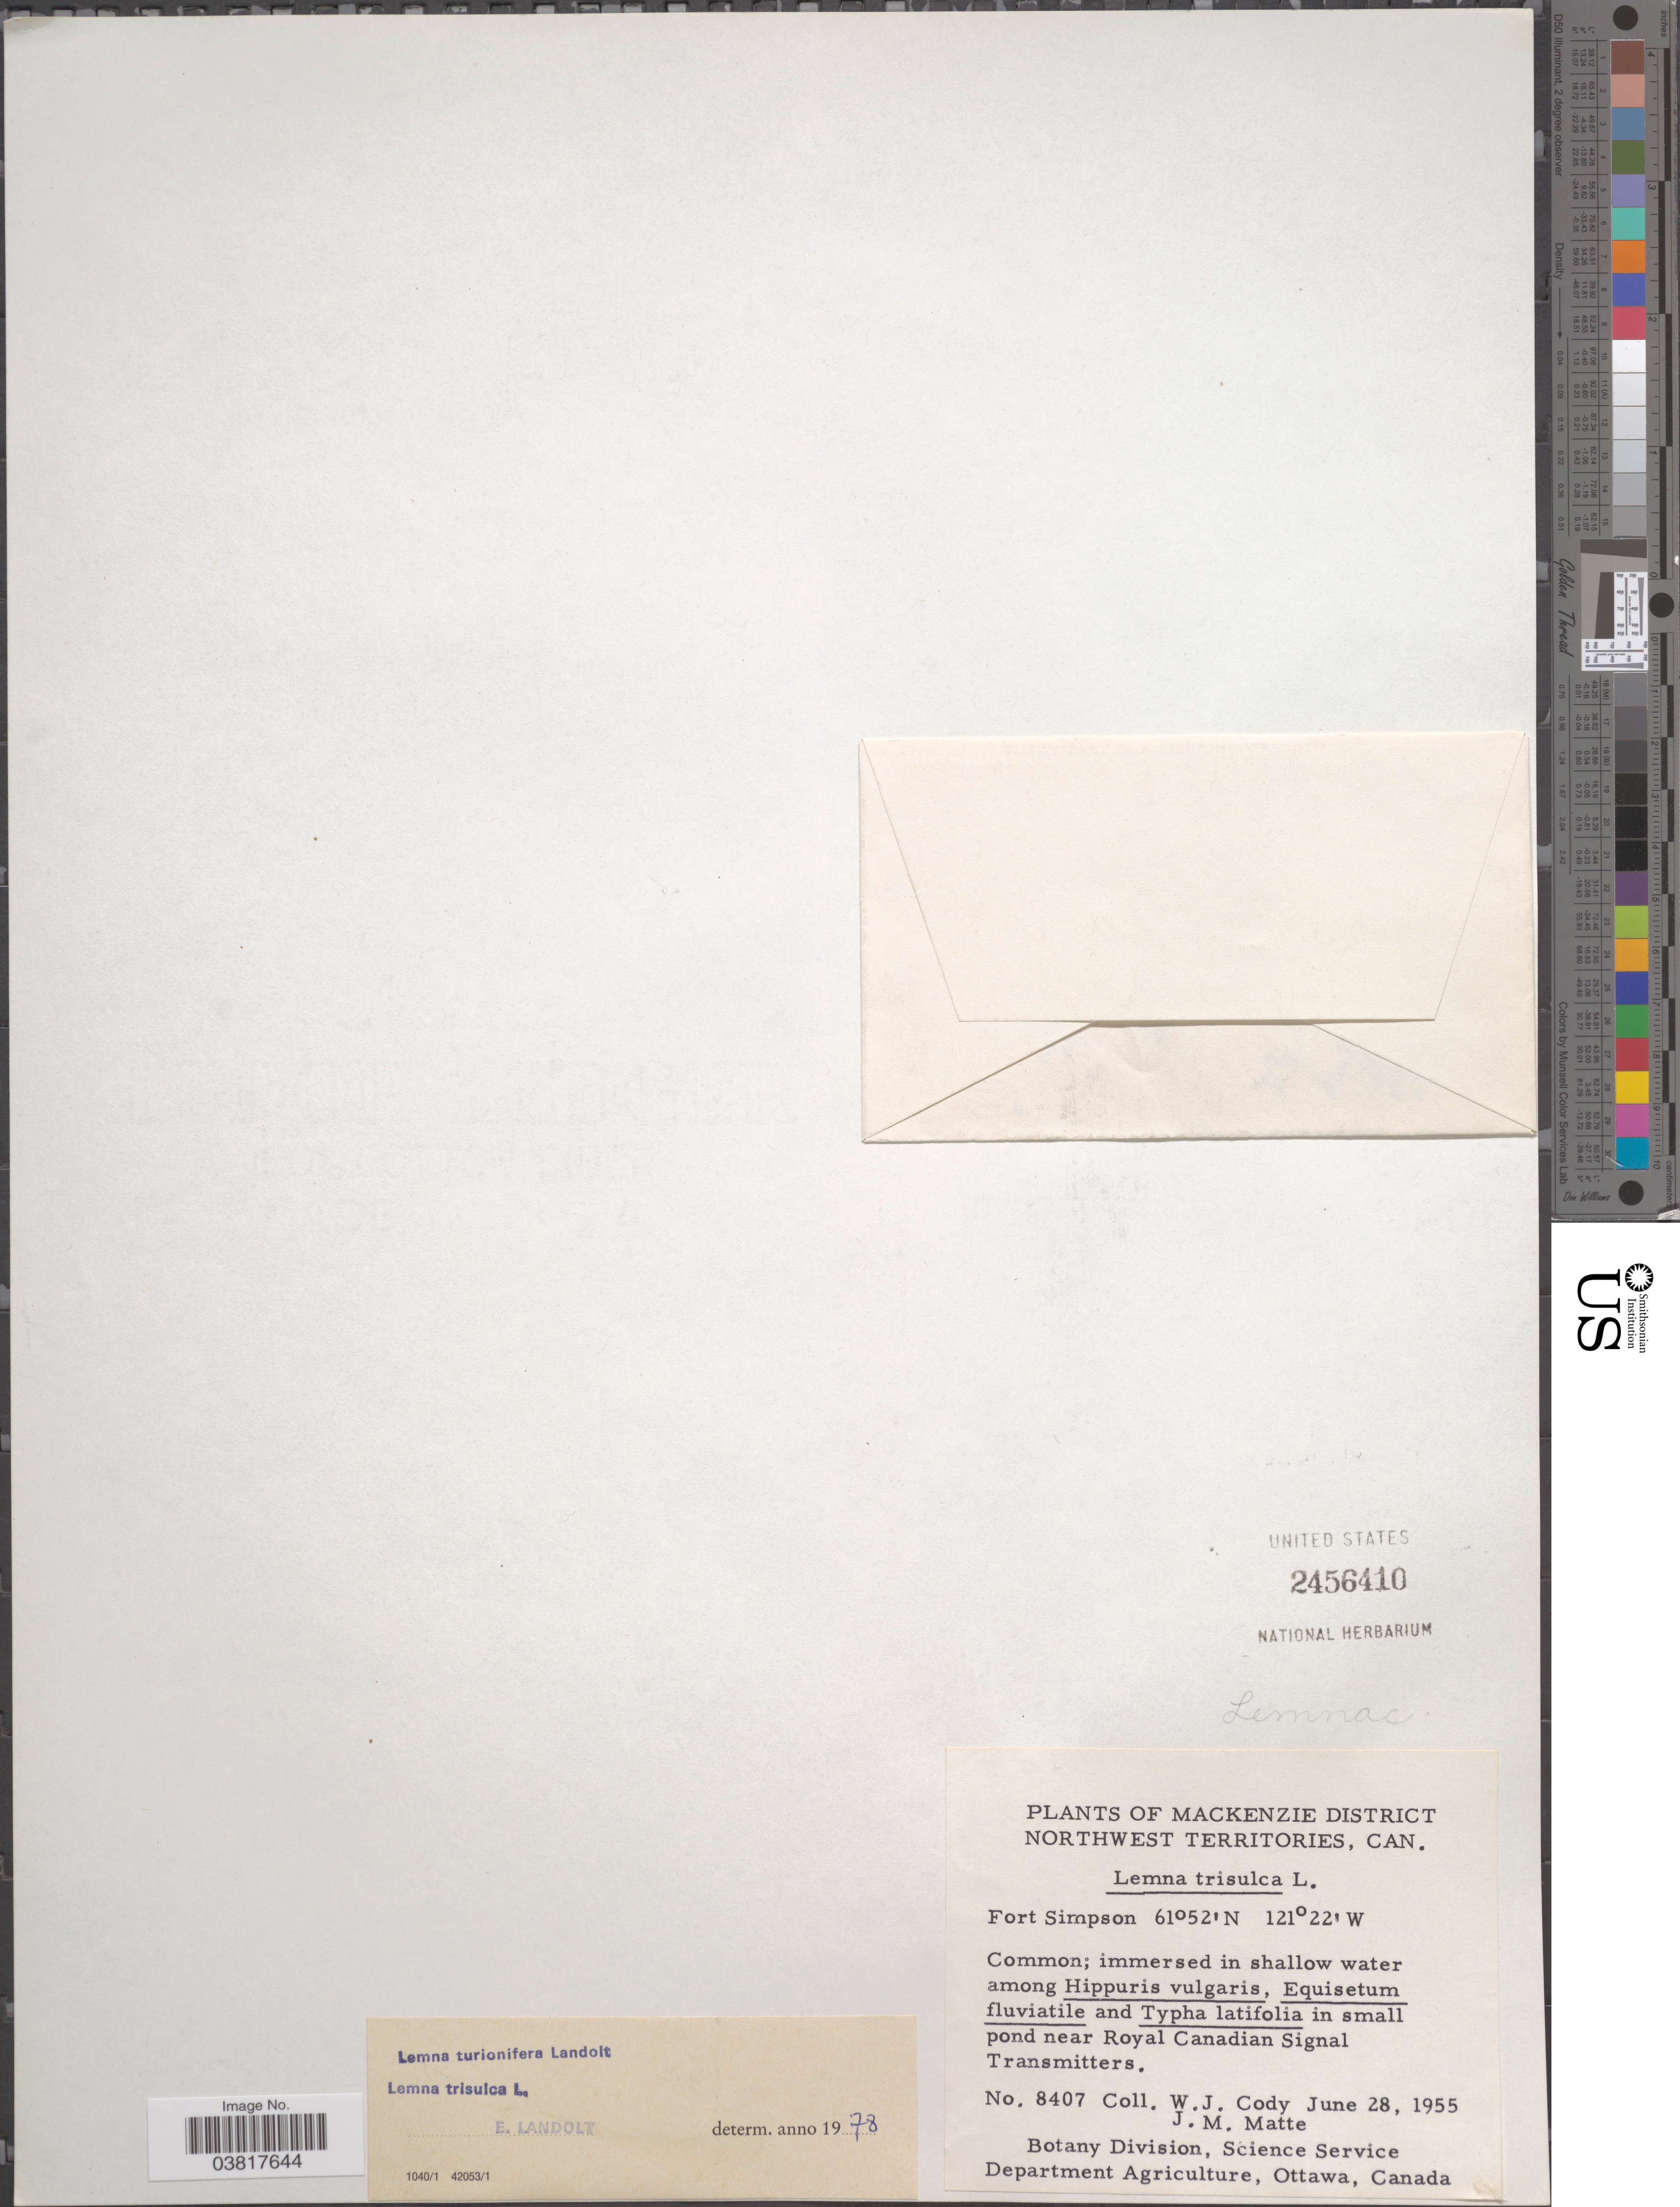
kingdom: Plantae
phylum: Tracheophyta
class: Liliopsida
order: Alismatales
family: Araceae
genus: Lemna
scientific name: Lemna trisulca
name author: L.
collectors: W. Cody & J. Matte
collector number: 8407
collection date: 1955-06-28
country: Canada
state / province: Northwest Territories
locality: Mackenzie District. Fort Simpson. Near Royal Canadian Signal Transmitters.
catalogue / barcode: US 2456410